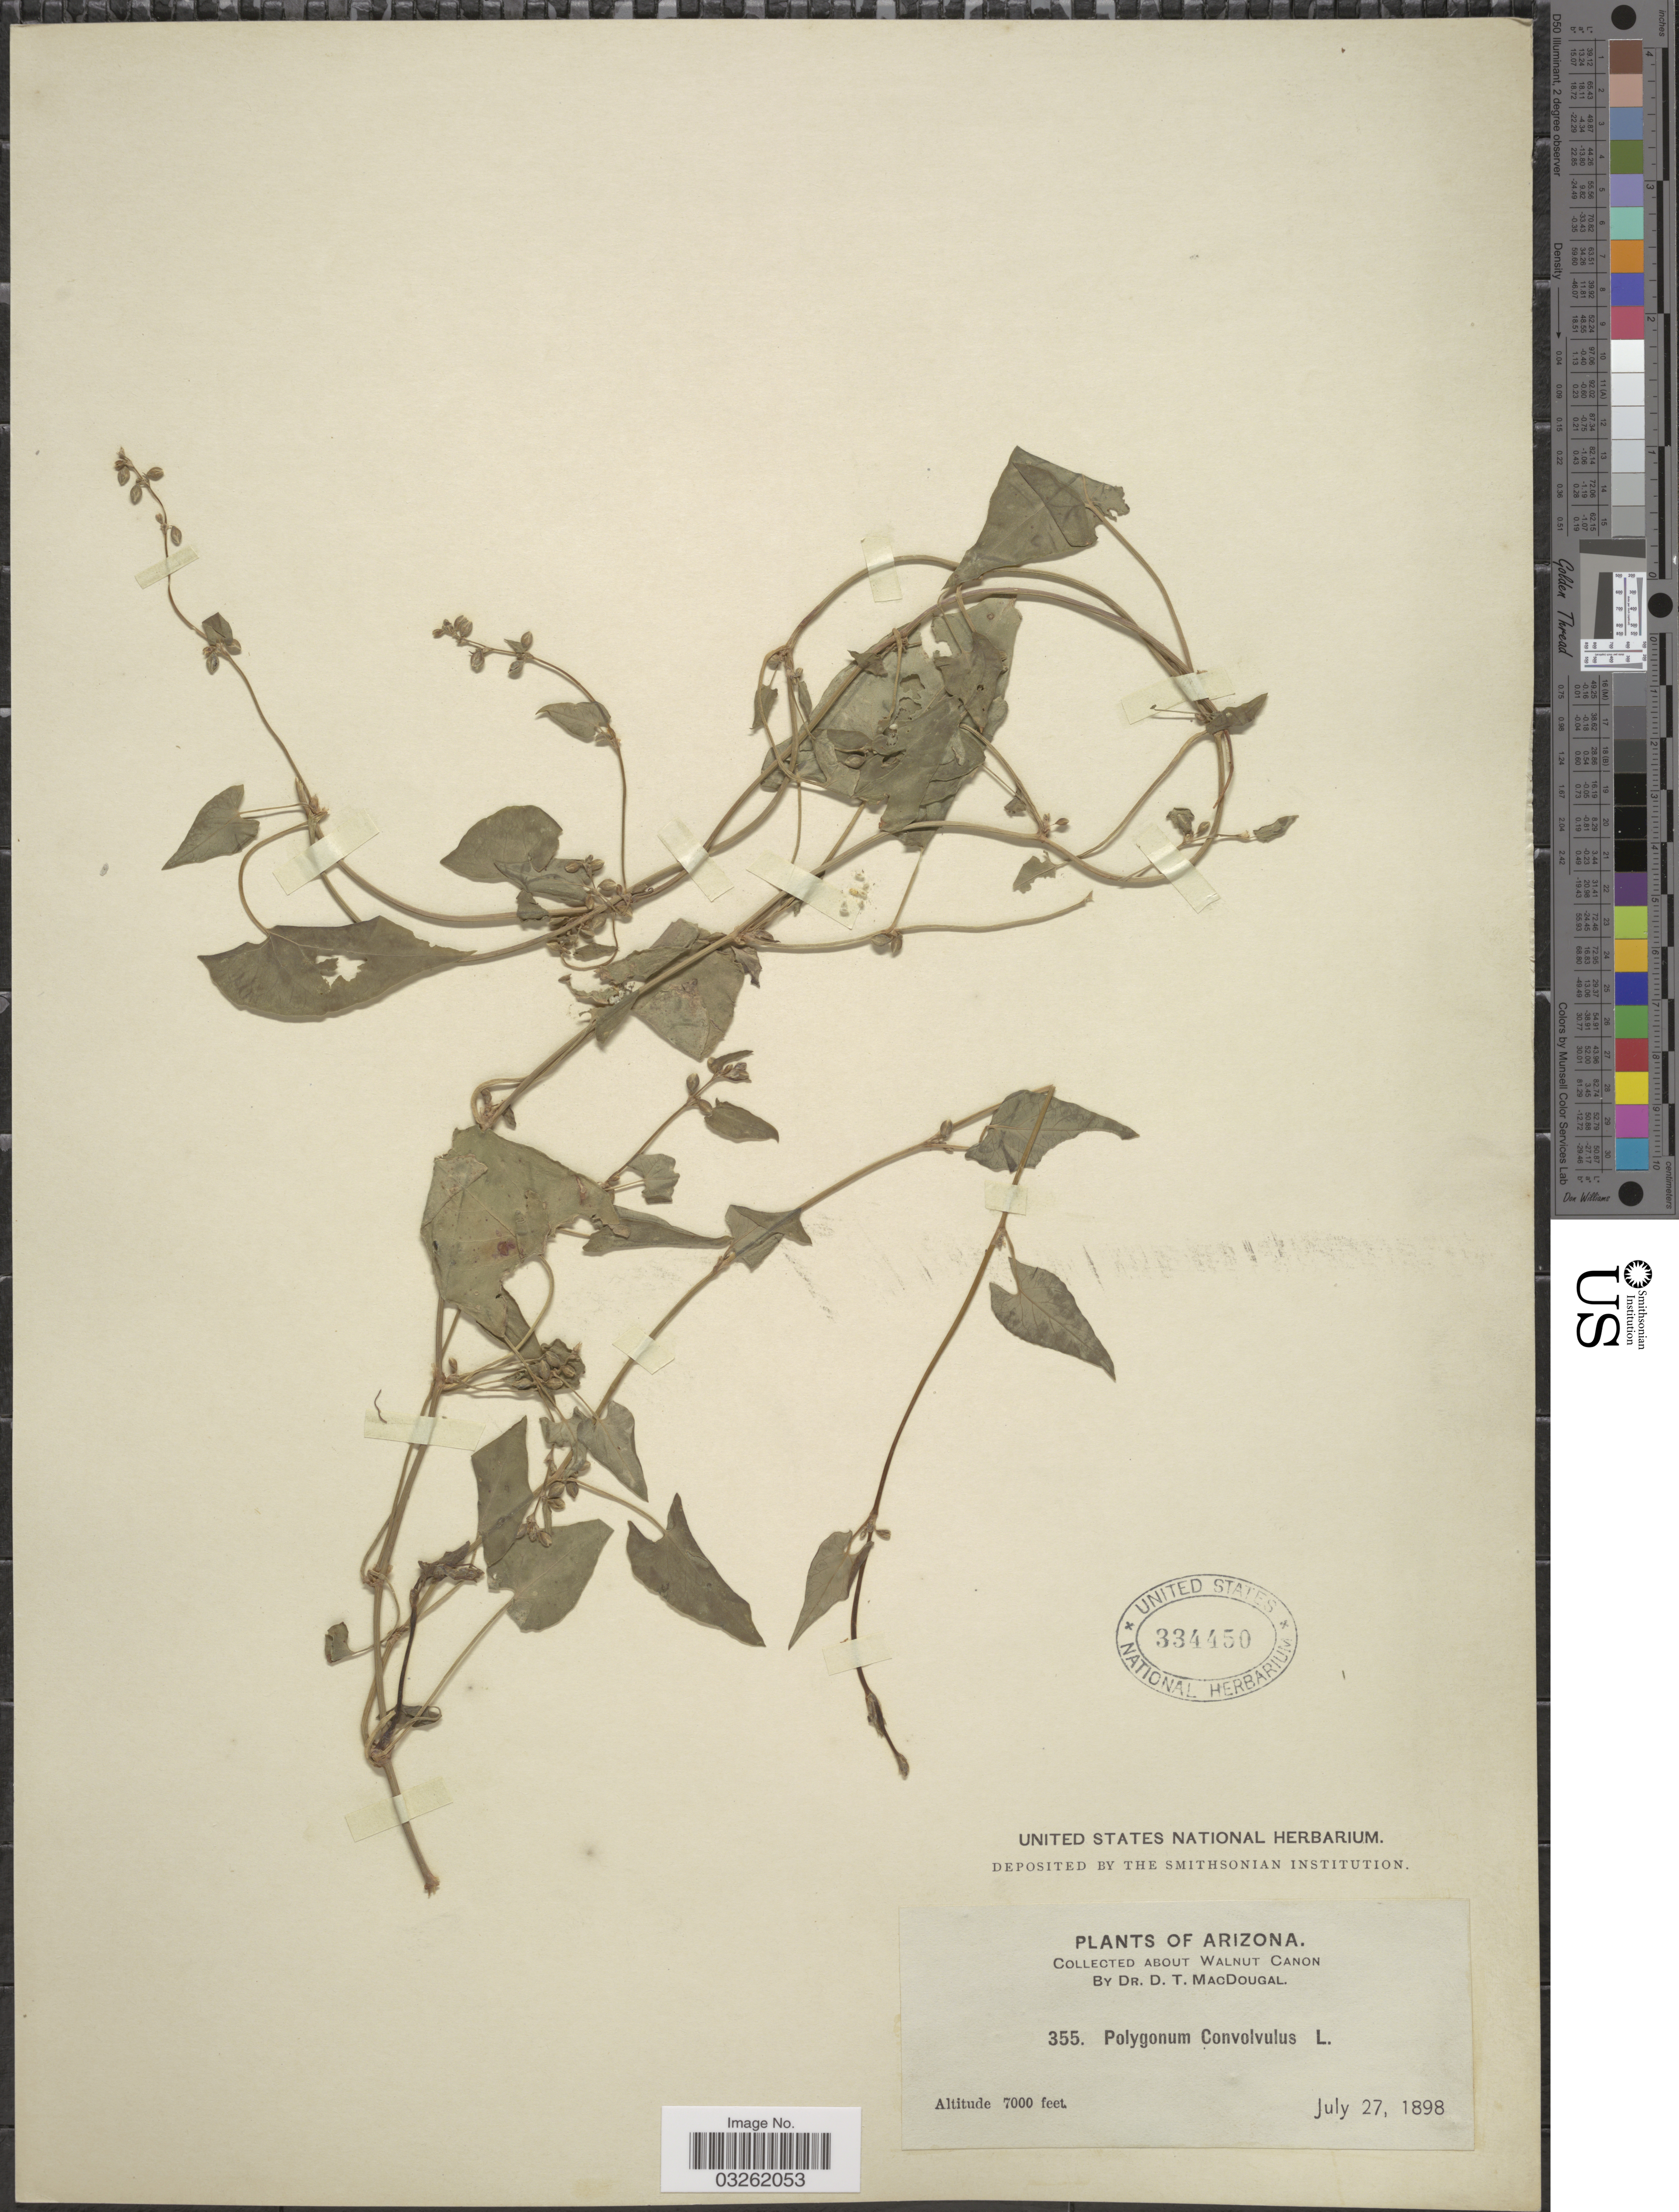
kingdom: Plantae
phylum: Tracheophyta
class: Magnoliopsida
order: Caryophyllales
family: Polygonaceae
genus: Fallopia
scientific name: Fallopia convolvulus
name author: (L.) Á. Löve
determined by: Strong, M. T., (US), Smithsonian Institution - National Museum of Natural History (UNITED STATES)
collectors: D. T. MacDougal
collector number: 355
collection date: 1898-07-27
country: United States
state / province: Arizona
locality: About Walnut Canon.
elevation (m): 2134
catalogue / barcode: US 334450